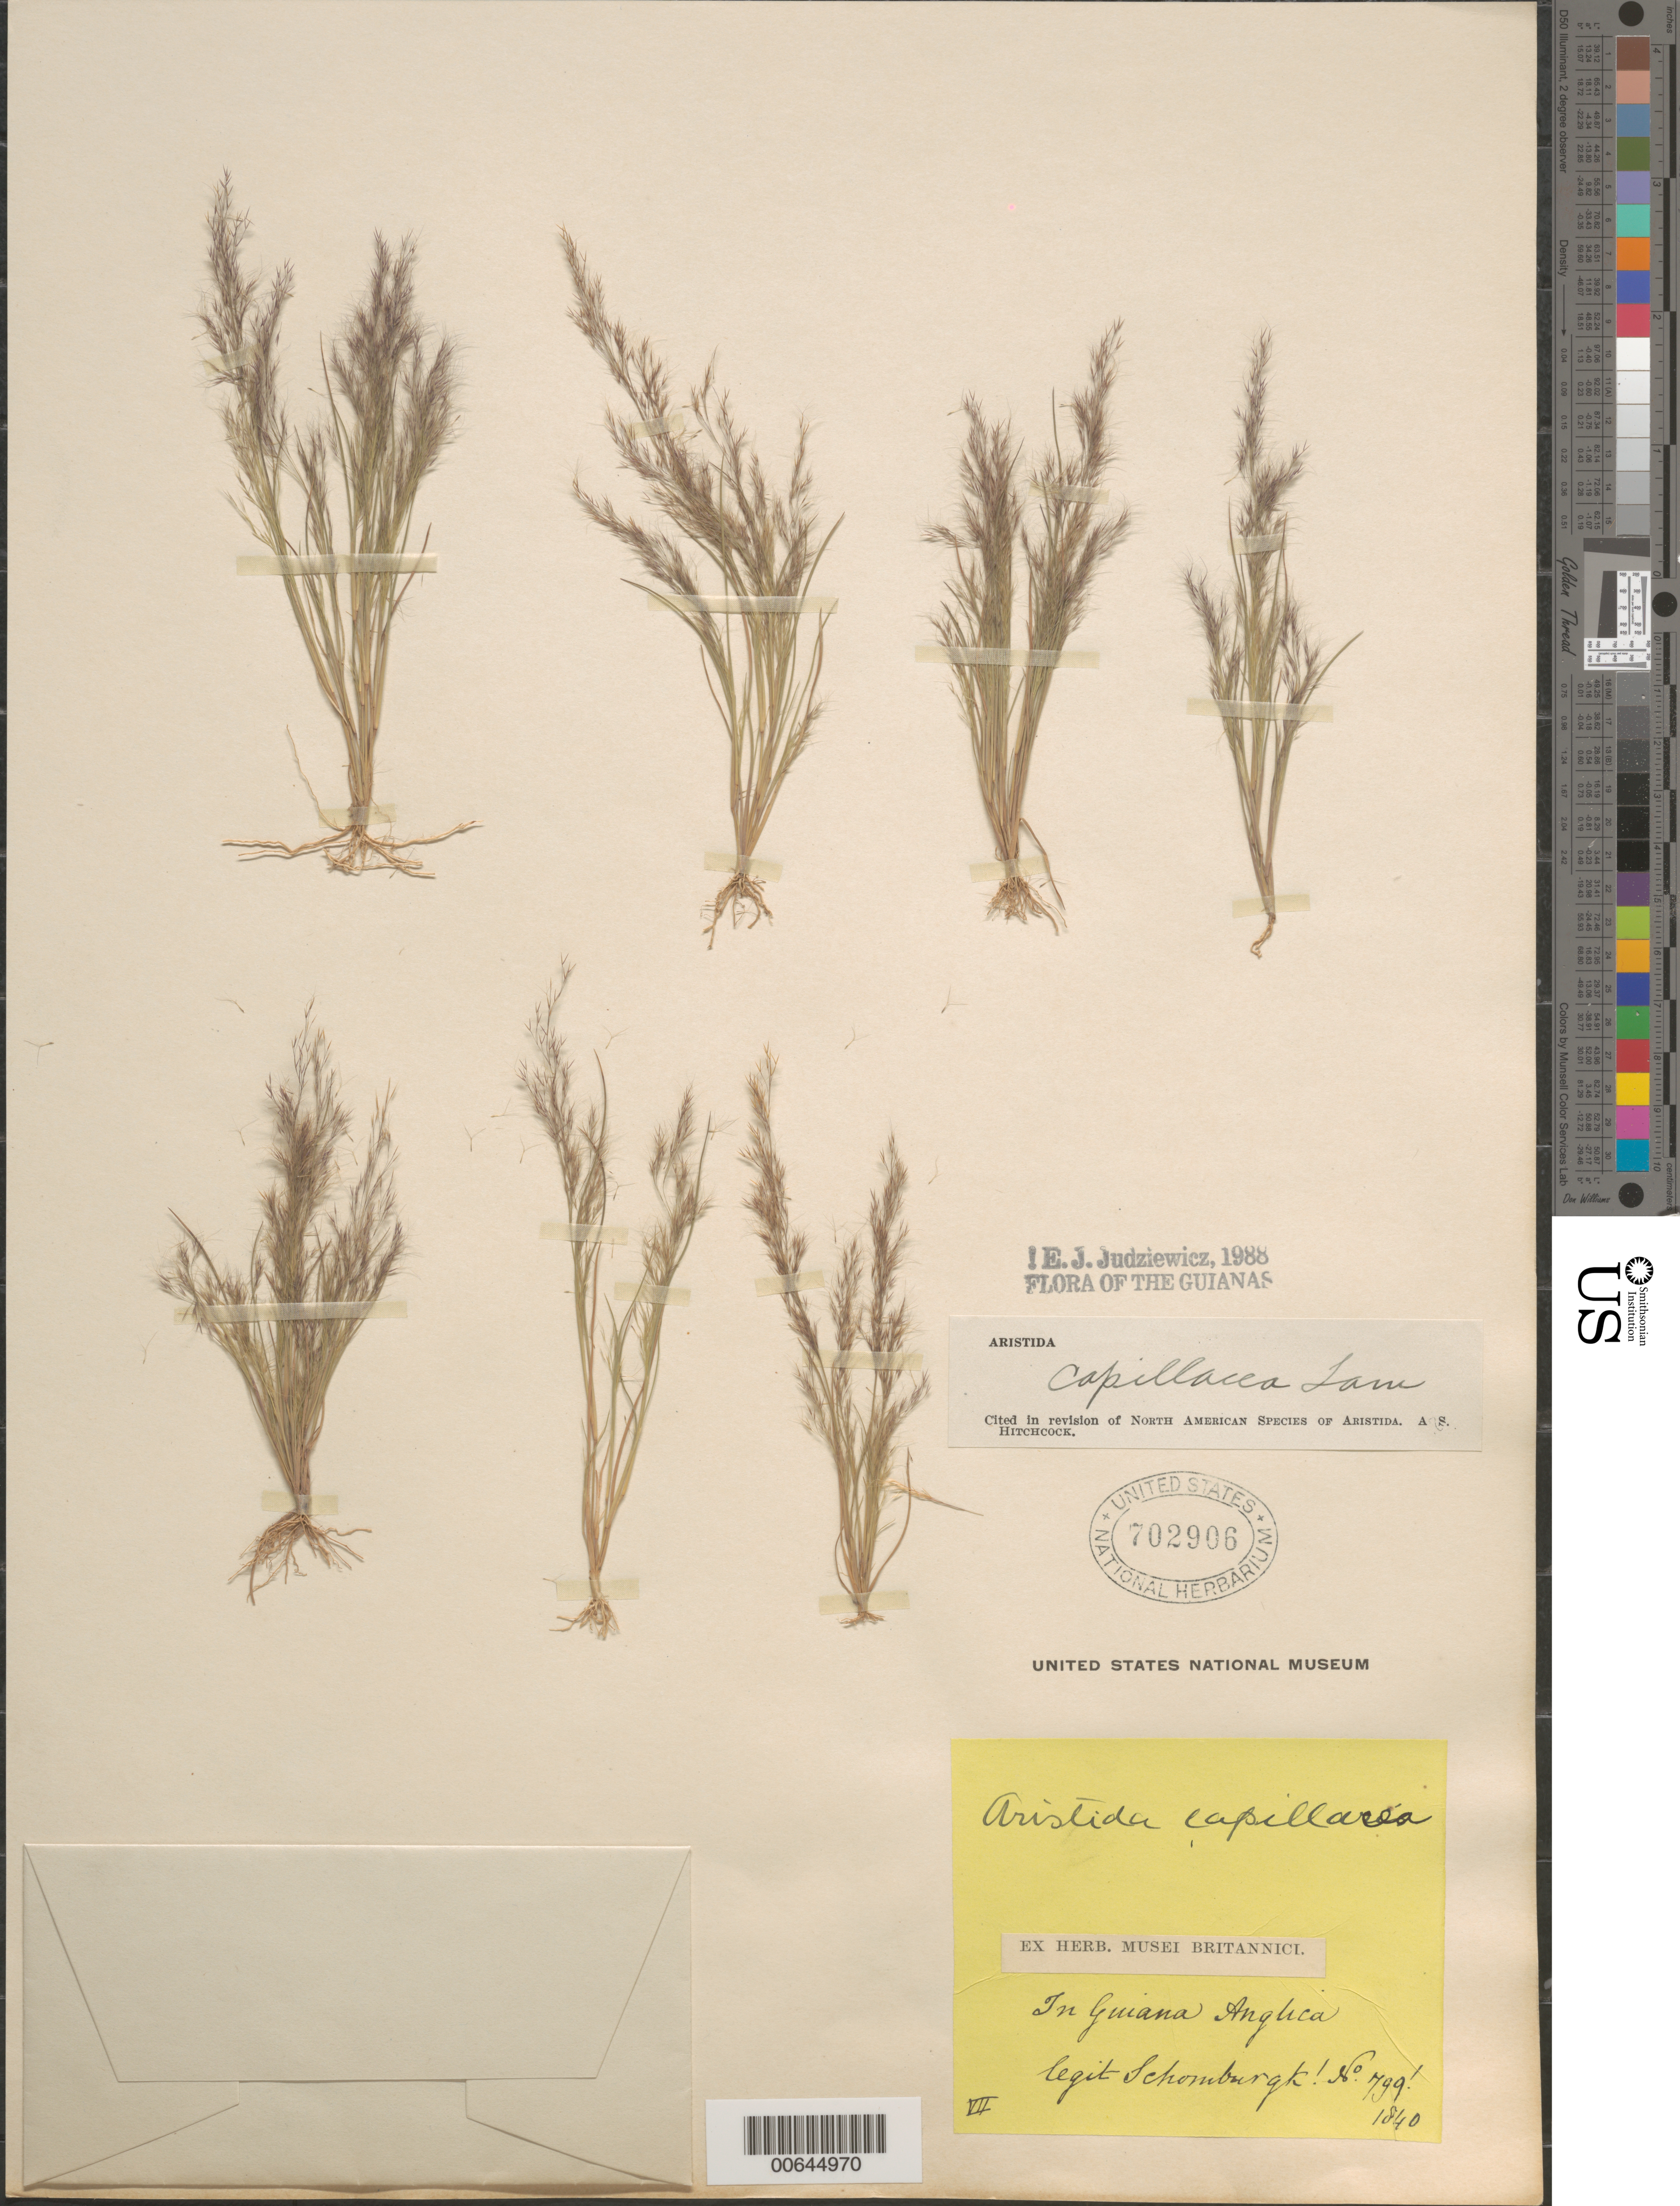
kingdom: Plantae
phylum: Tracheophyta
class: Liliopsida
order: Poales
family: Poaceae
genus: Aristida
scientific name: Aristida capillacea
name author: Lam.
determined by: Judziewicz, E. J.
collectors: R. H. Schomburgk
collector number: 799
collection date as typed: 1840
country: Guyana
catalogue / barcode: US 702906